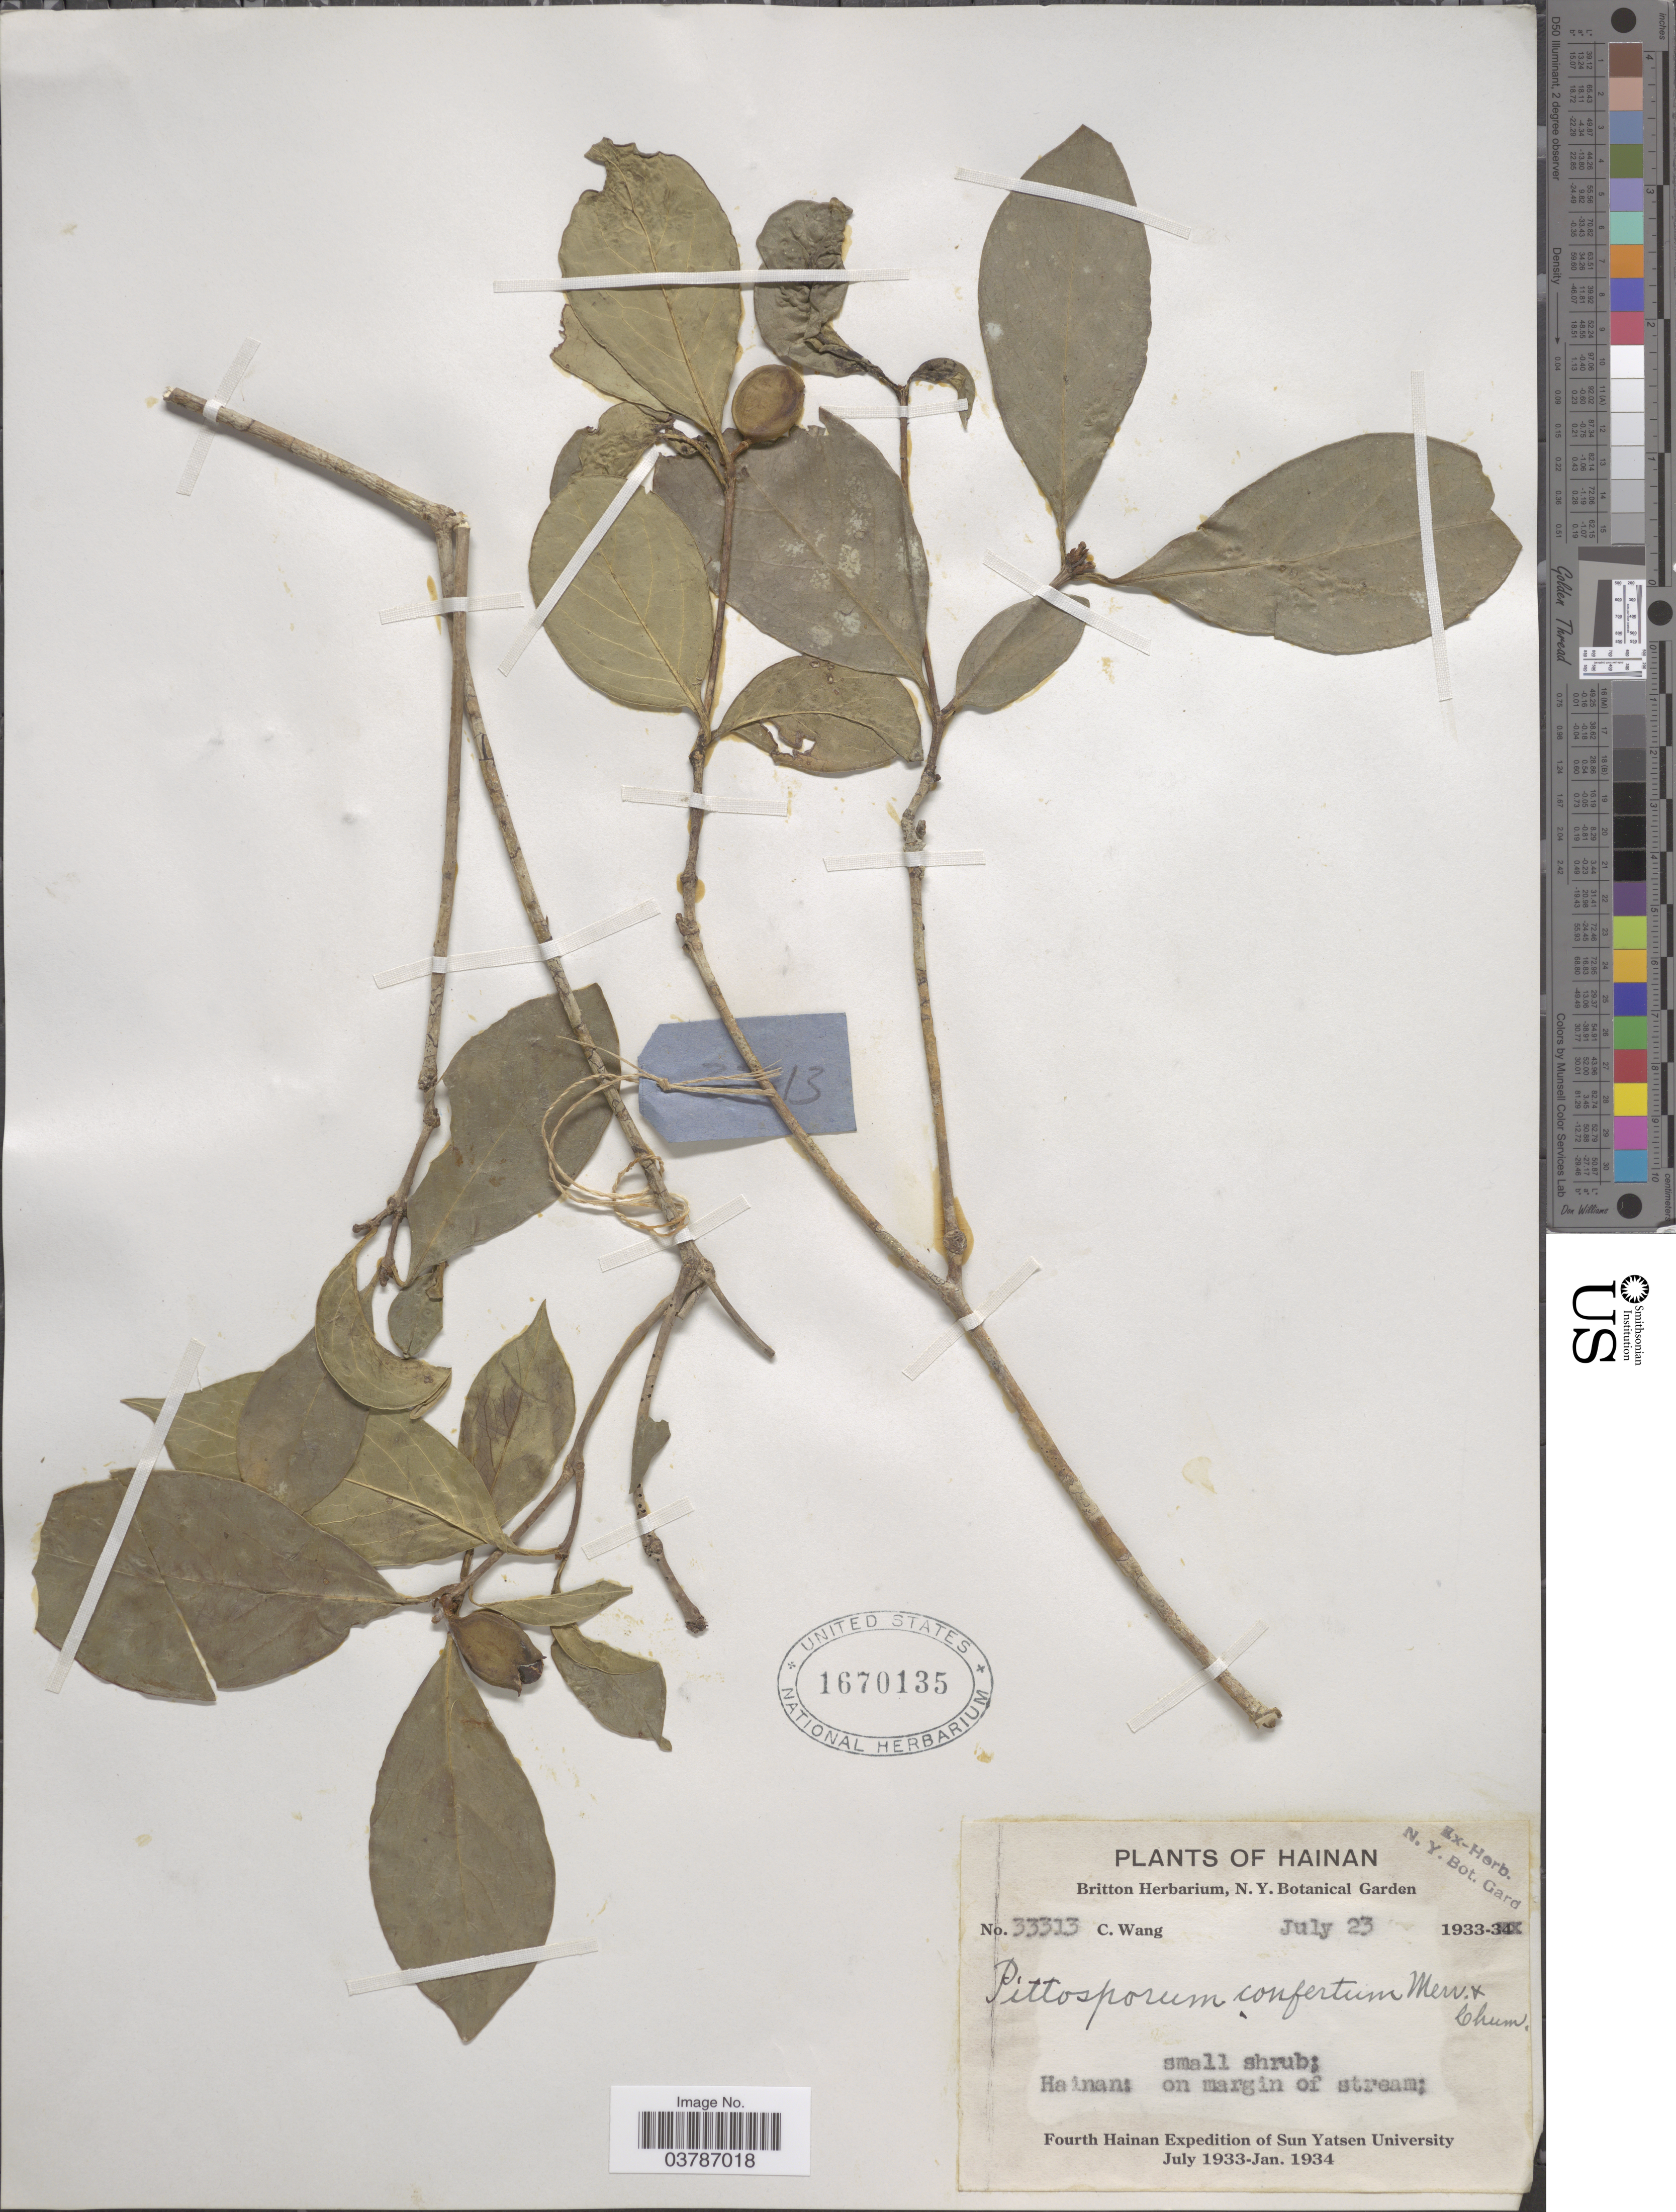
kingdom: Plantae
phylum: Tracheophyta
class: Magnoliopsida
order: Apiales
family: Pittosporaceae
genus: Pittosporum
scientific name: Pittosporum confertum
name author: Merr. & Chun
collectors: C. Wang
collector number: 33313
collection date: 1933-07-23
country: China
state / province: Hainan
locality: On margin of stream.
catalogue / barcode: US 1670135